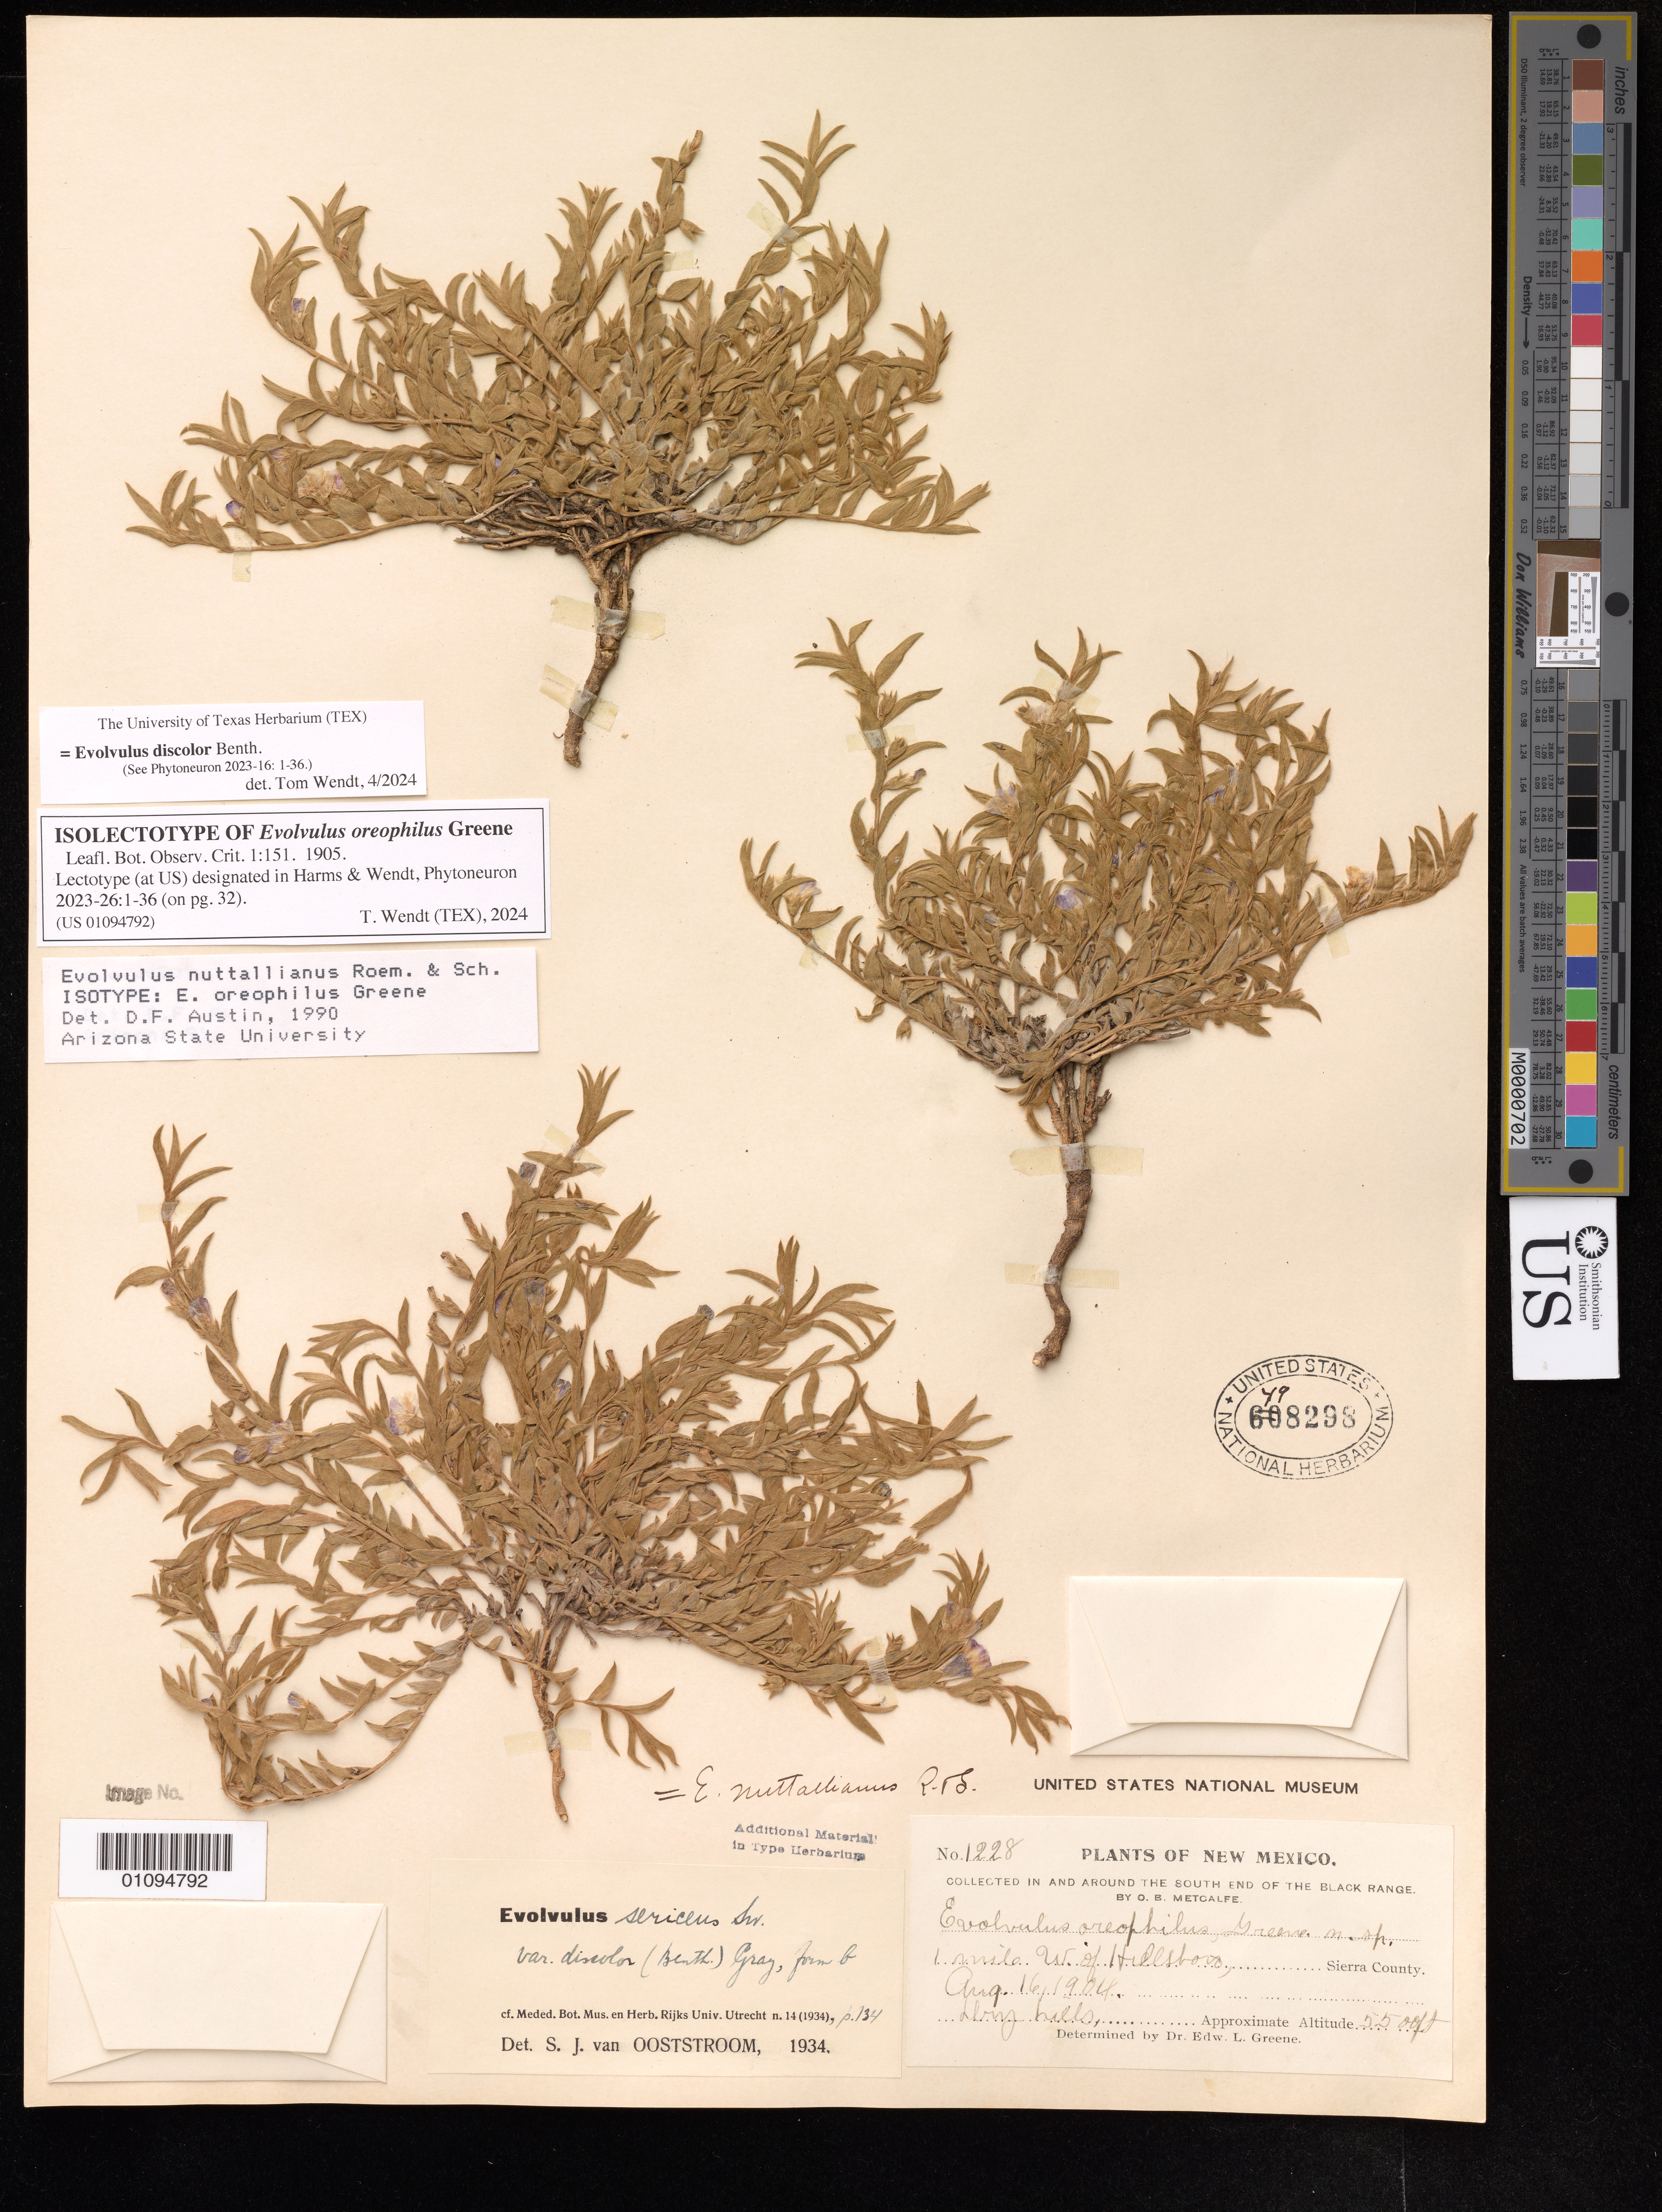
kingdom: Plantae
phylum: Tracheophyta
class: Magnoliopsida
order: Solanales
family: Convolvulaceae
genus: Evolvulus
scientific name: Evolvulus oreophilus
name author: Greene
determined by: Wendt, Thomas L.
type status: Isolectotype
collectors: O. B. Metcalfe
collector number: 1228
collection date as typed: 16 Aug 1904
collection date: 1904-08-16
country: United States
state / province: New Mexico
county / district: Sierra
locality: Black Range, W of Hillsboro.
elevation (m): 1676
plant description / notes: =Evolvulus discolor Benth. (Phytoneuron 2023. 16: 1-36); Lectotype designated in Harms & Wendt, Phytoneuron 2023. 26: 32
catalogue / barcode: US 498298